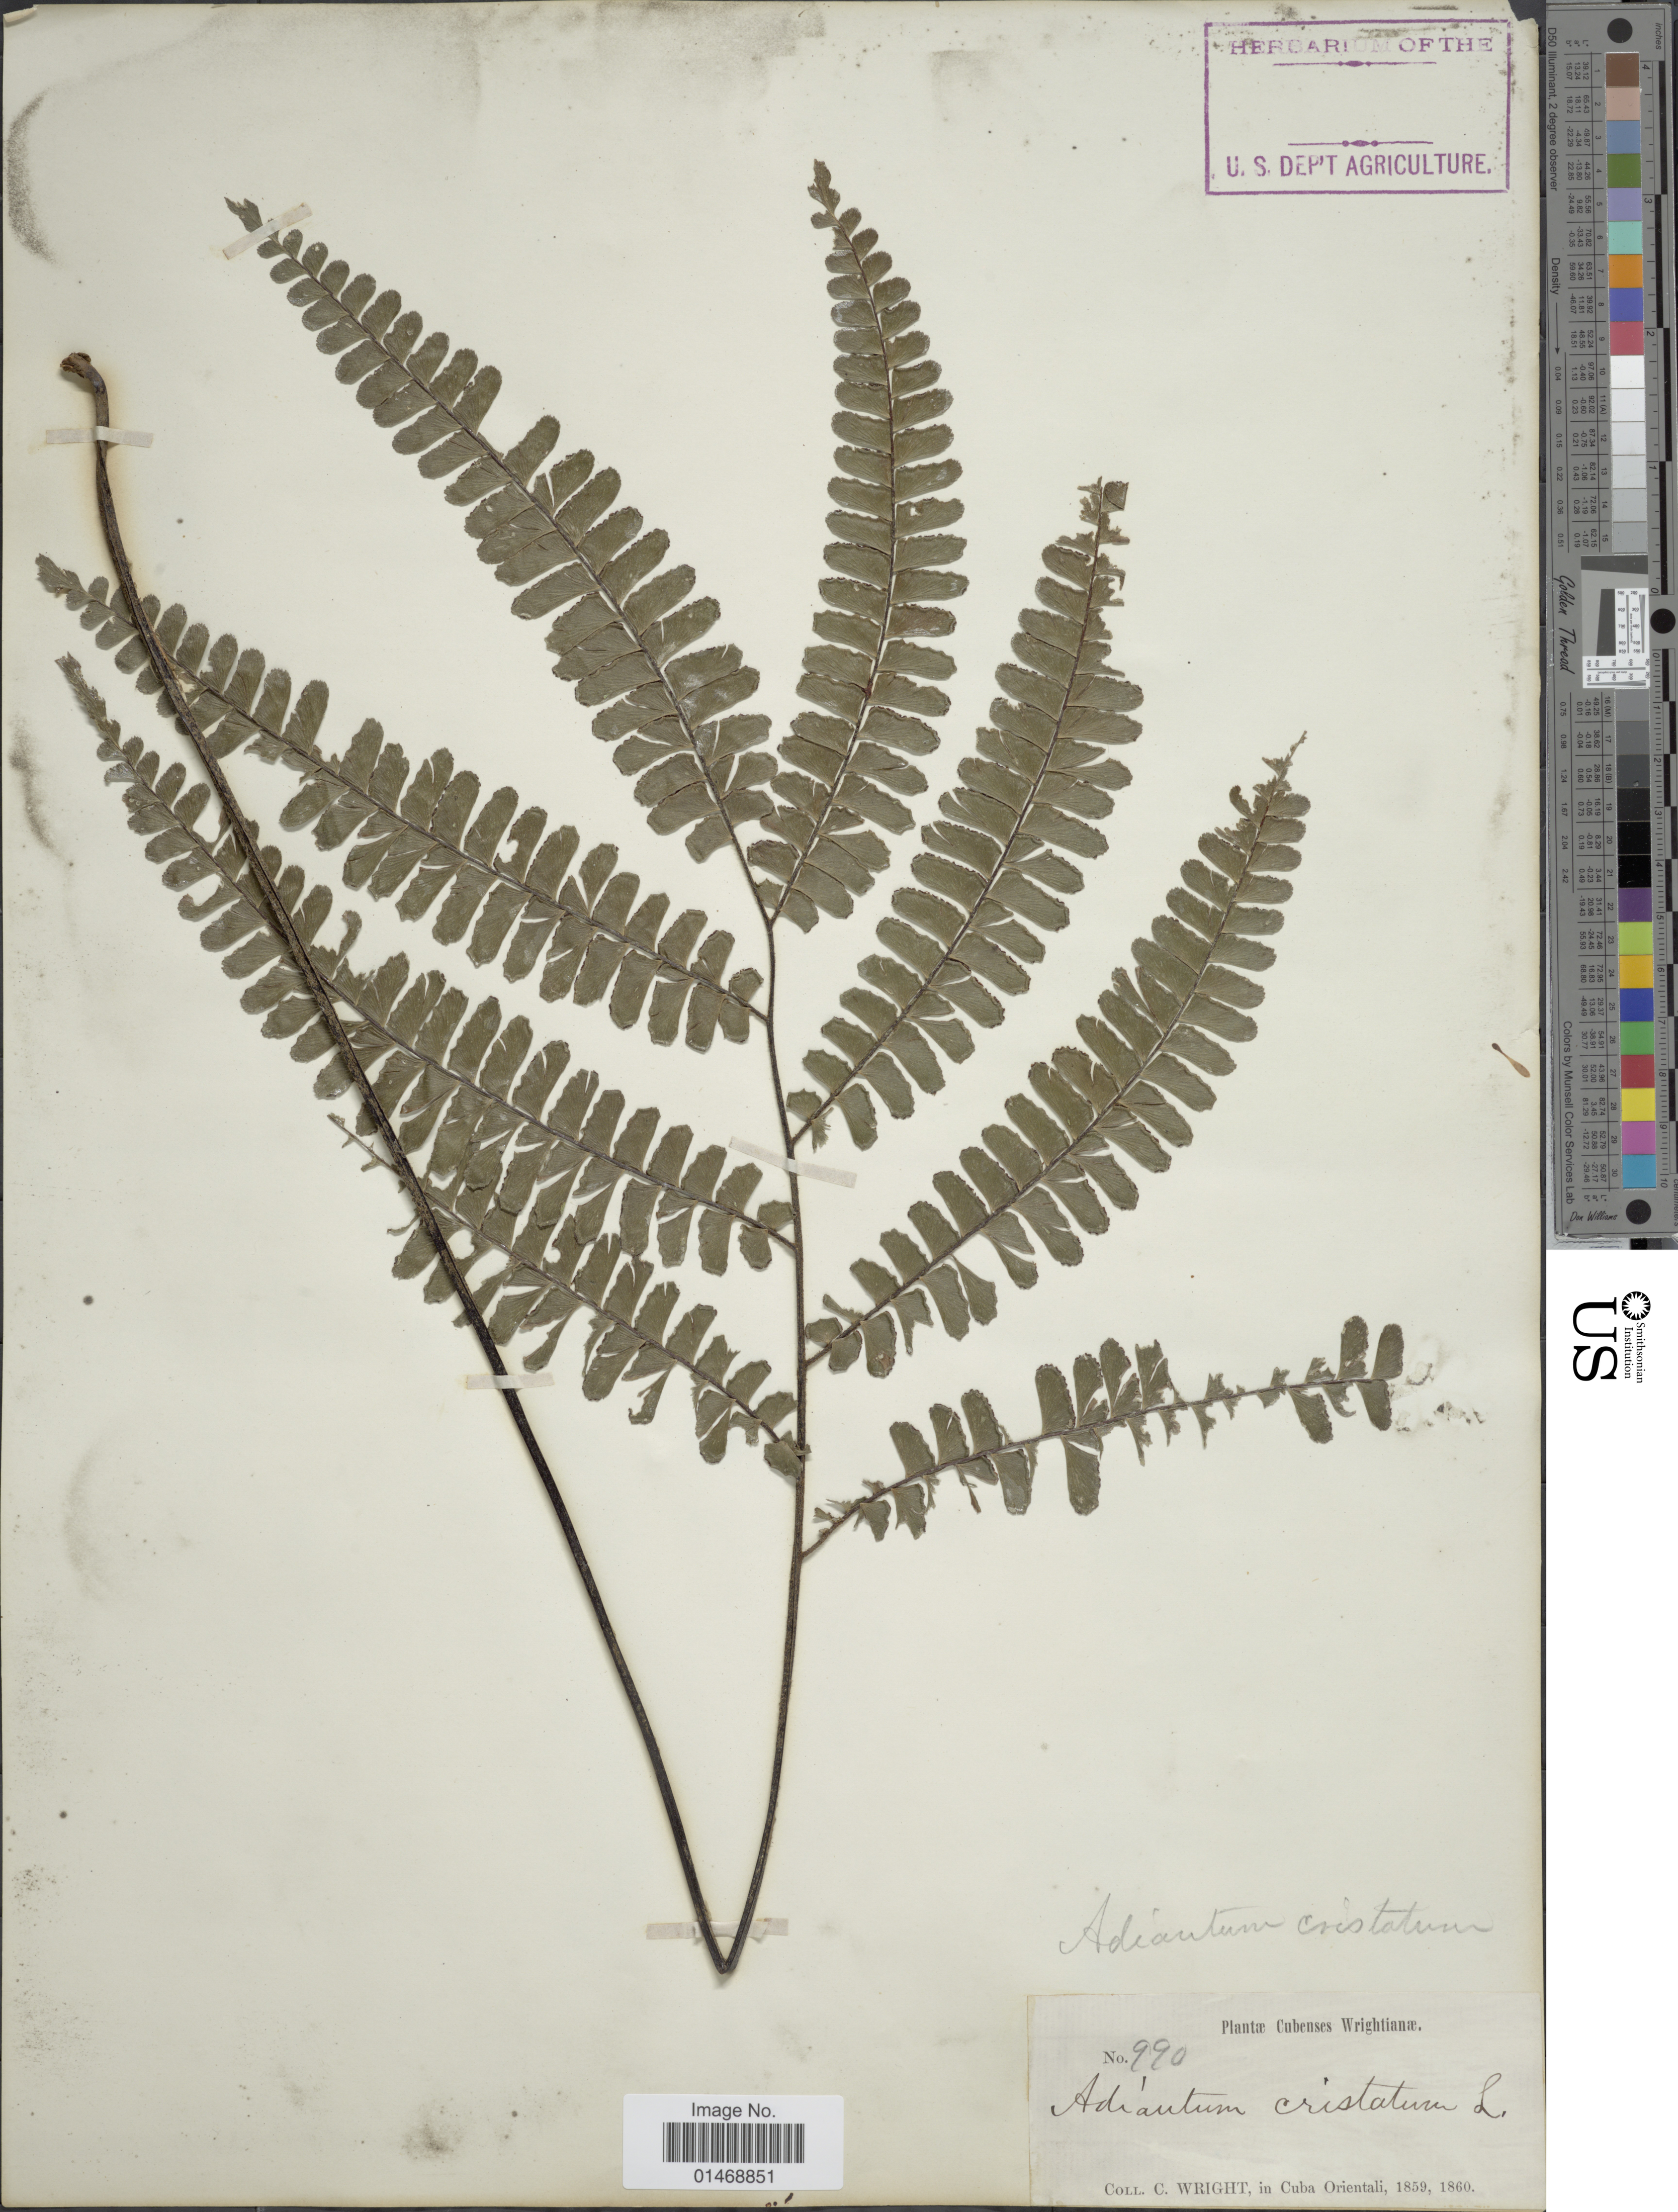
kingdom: Plantae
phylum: Tracheophyta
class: Polypodiopsida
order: Polypodiales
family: Pteridaceae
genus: Adiantum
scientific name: Adiantum fructuosum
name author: Poepp. ex Spreng.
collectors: C. Wright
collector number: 990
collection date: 1859/1860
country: Cuba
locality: In Cuba Orientali